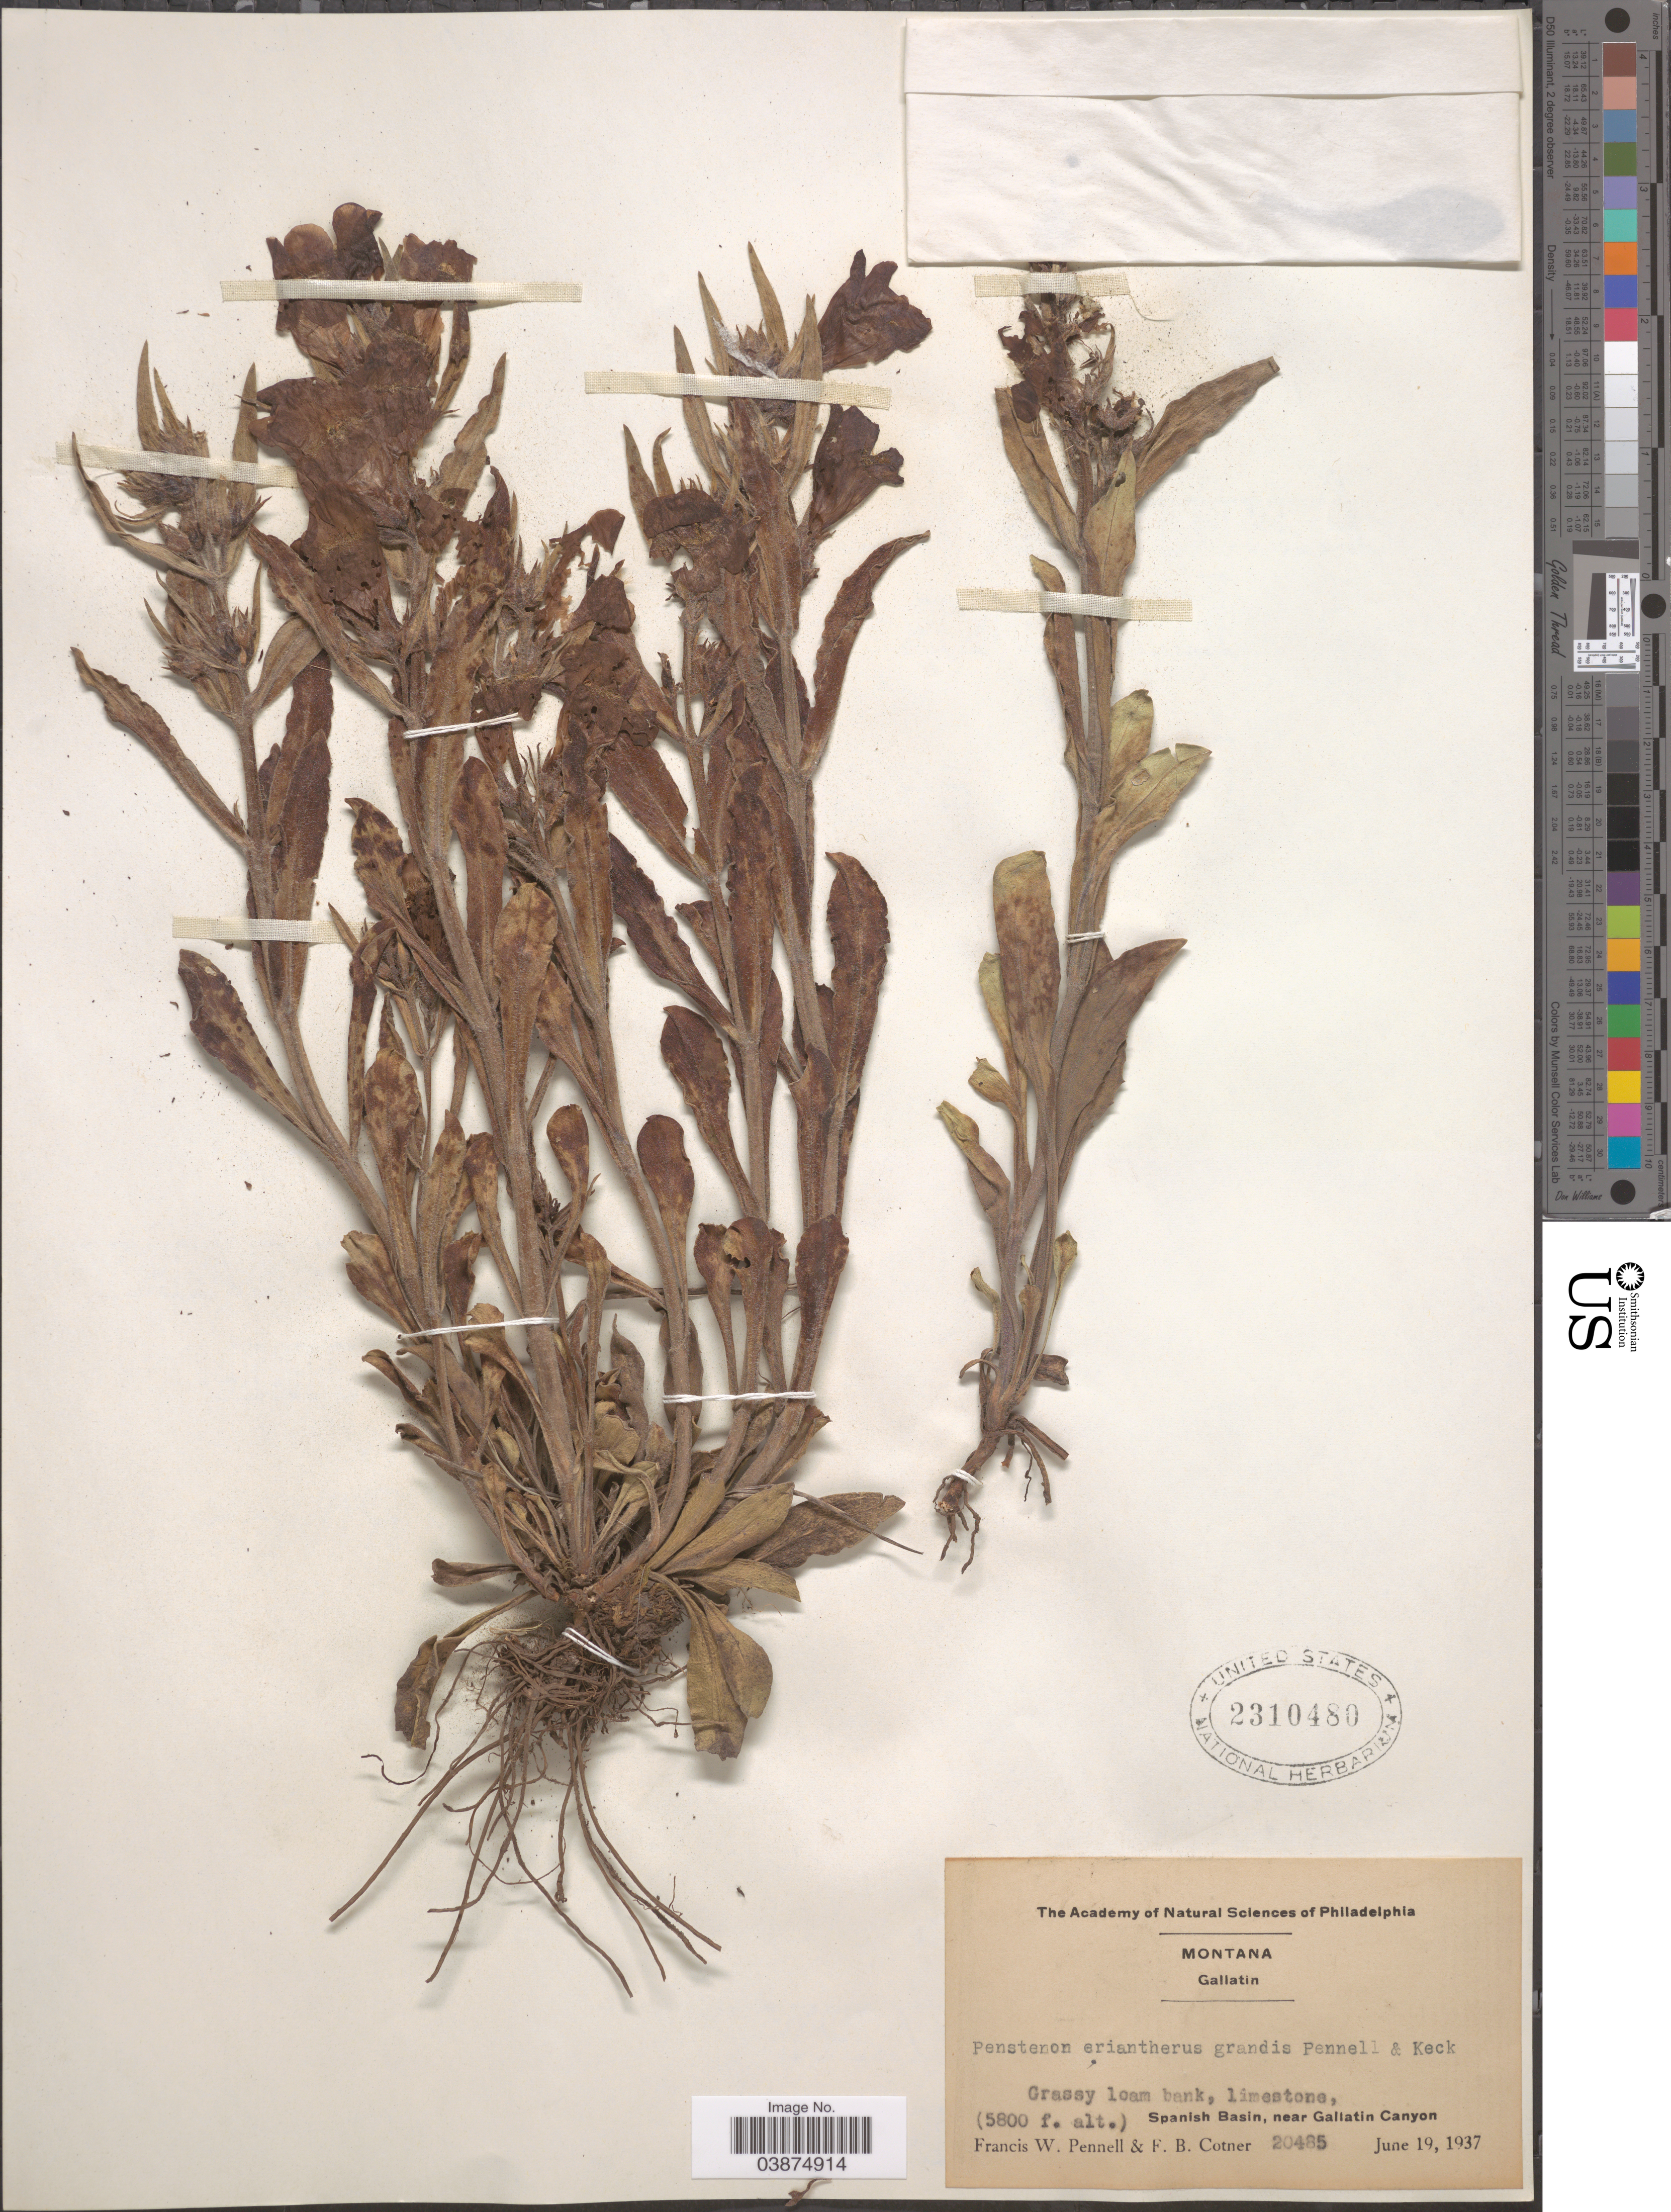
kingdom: Plantae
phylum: Tracheophyta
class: Magnoliopsida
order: Lamiales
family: Plantaginaceae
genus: Penstemon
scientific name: Penstemon eriantherus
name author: Pursh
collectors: F. W. Pennell & F. Cotner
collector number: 20485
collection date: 1937-06-19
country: United States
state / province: Montana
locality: Gallatin. Spanish Basin, near Gallatin Canyon.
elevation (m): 1768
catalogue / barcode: US 2310480